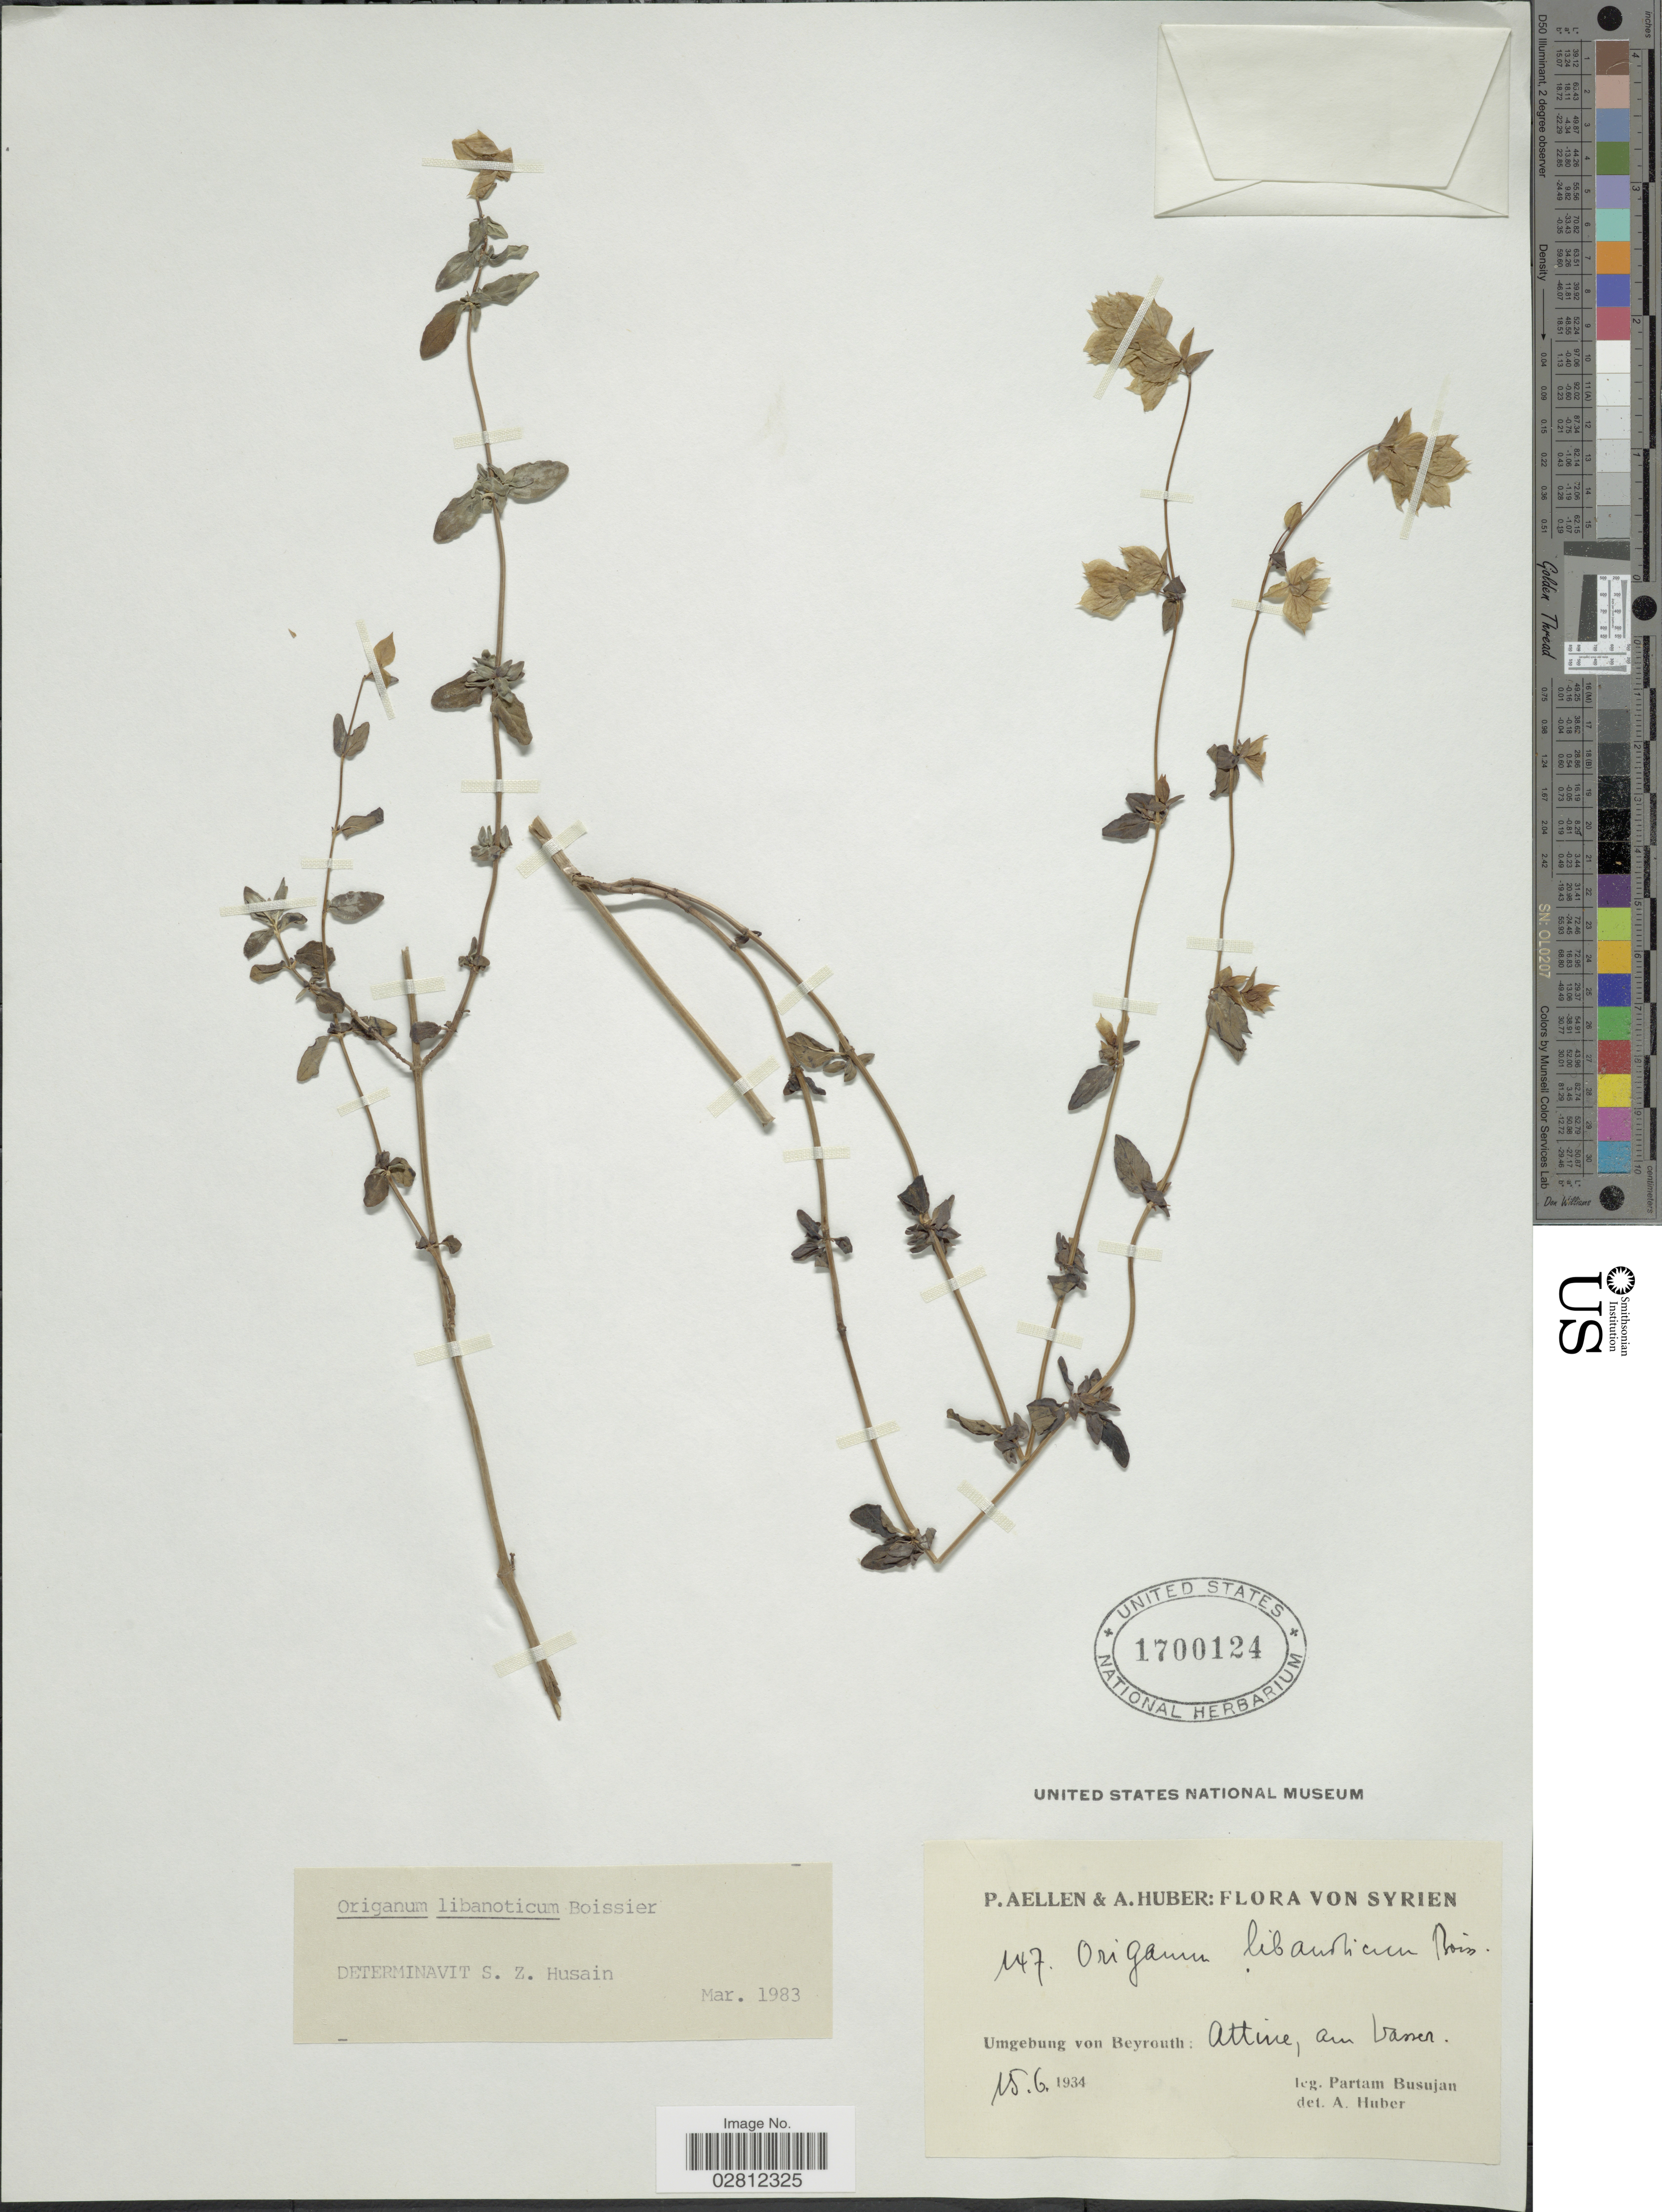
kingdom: Plantae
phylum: Tracheophyta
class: Magnoliopsida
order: Lamiales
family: Lamiaceae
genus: Origanum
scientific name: Origanum libanoticum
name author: Boiss.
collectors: P. Busujan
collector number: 147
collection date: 1934-06-15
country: Lebanon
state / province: Beyrouth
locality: Umgebung von Beyrouth, Attine, au Vasser.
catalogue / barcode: US 1700124